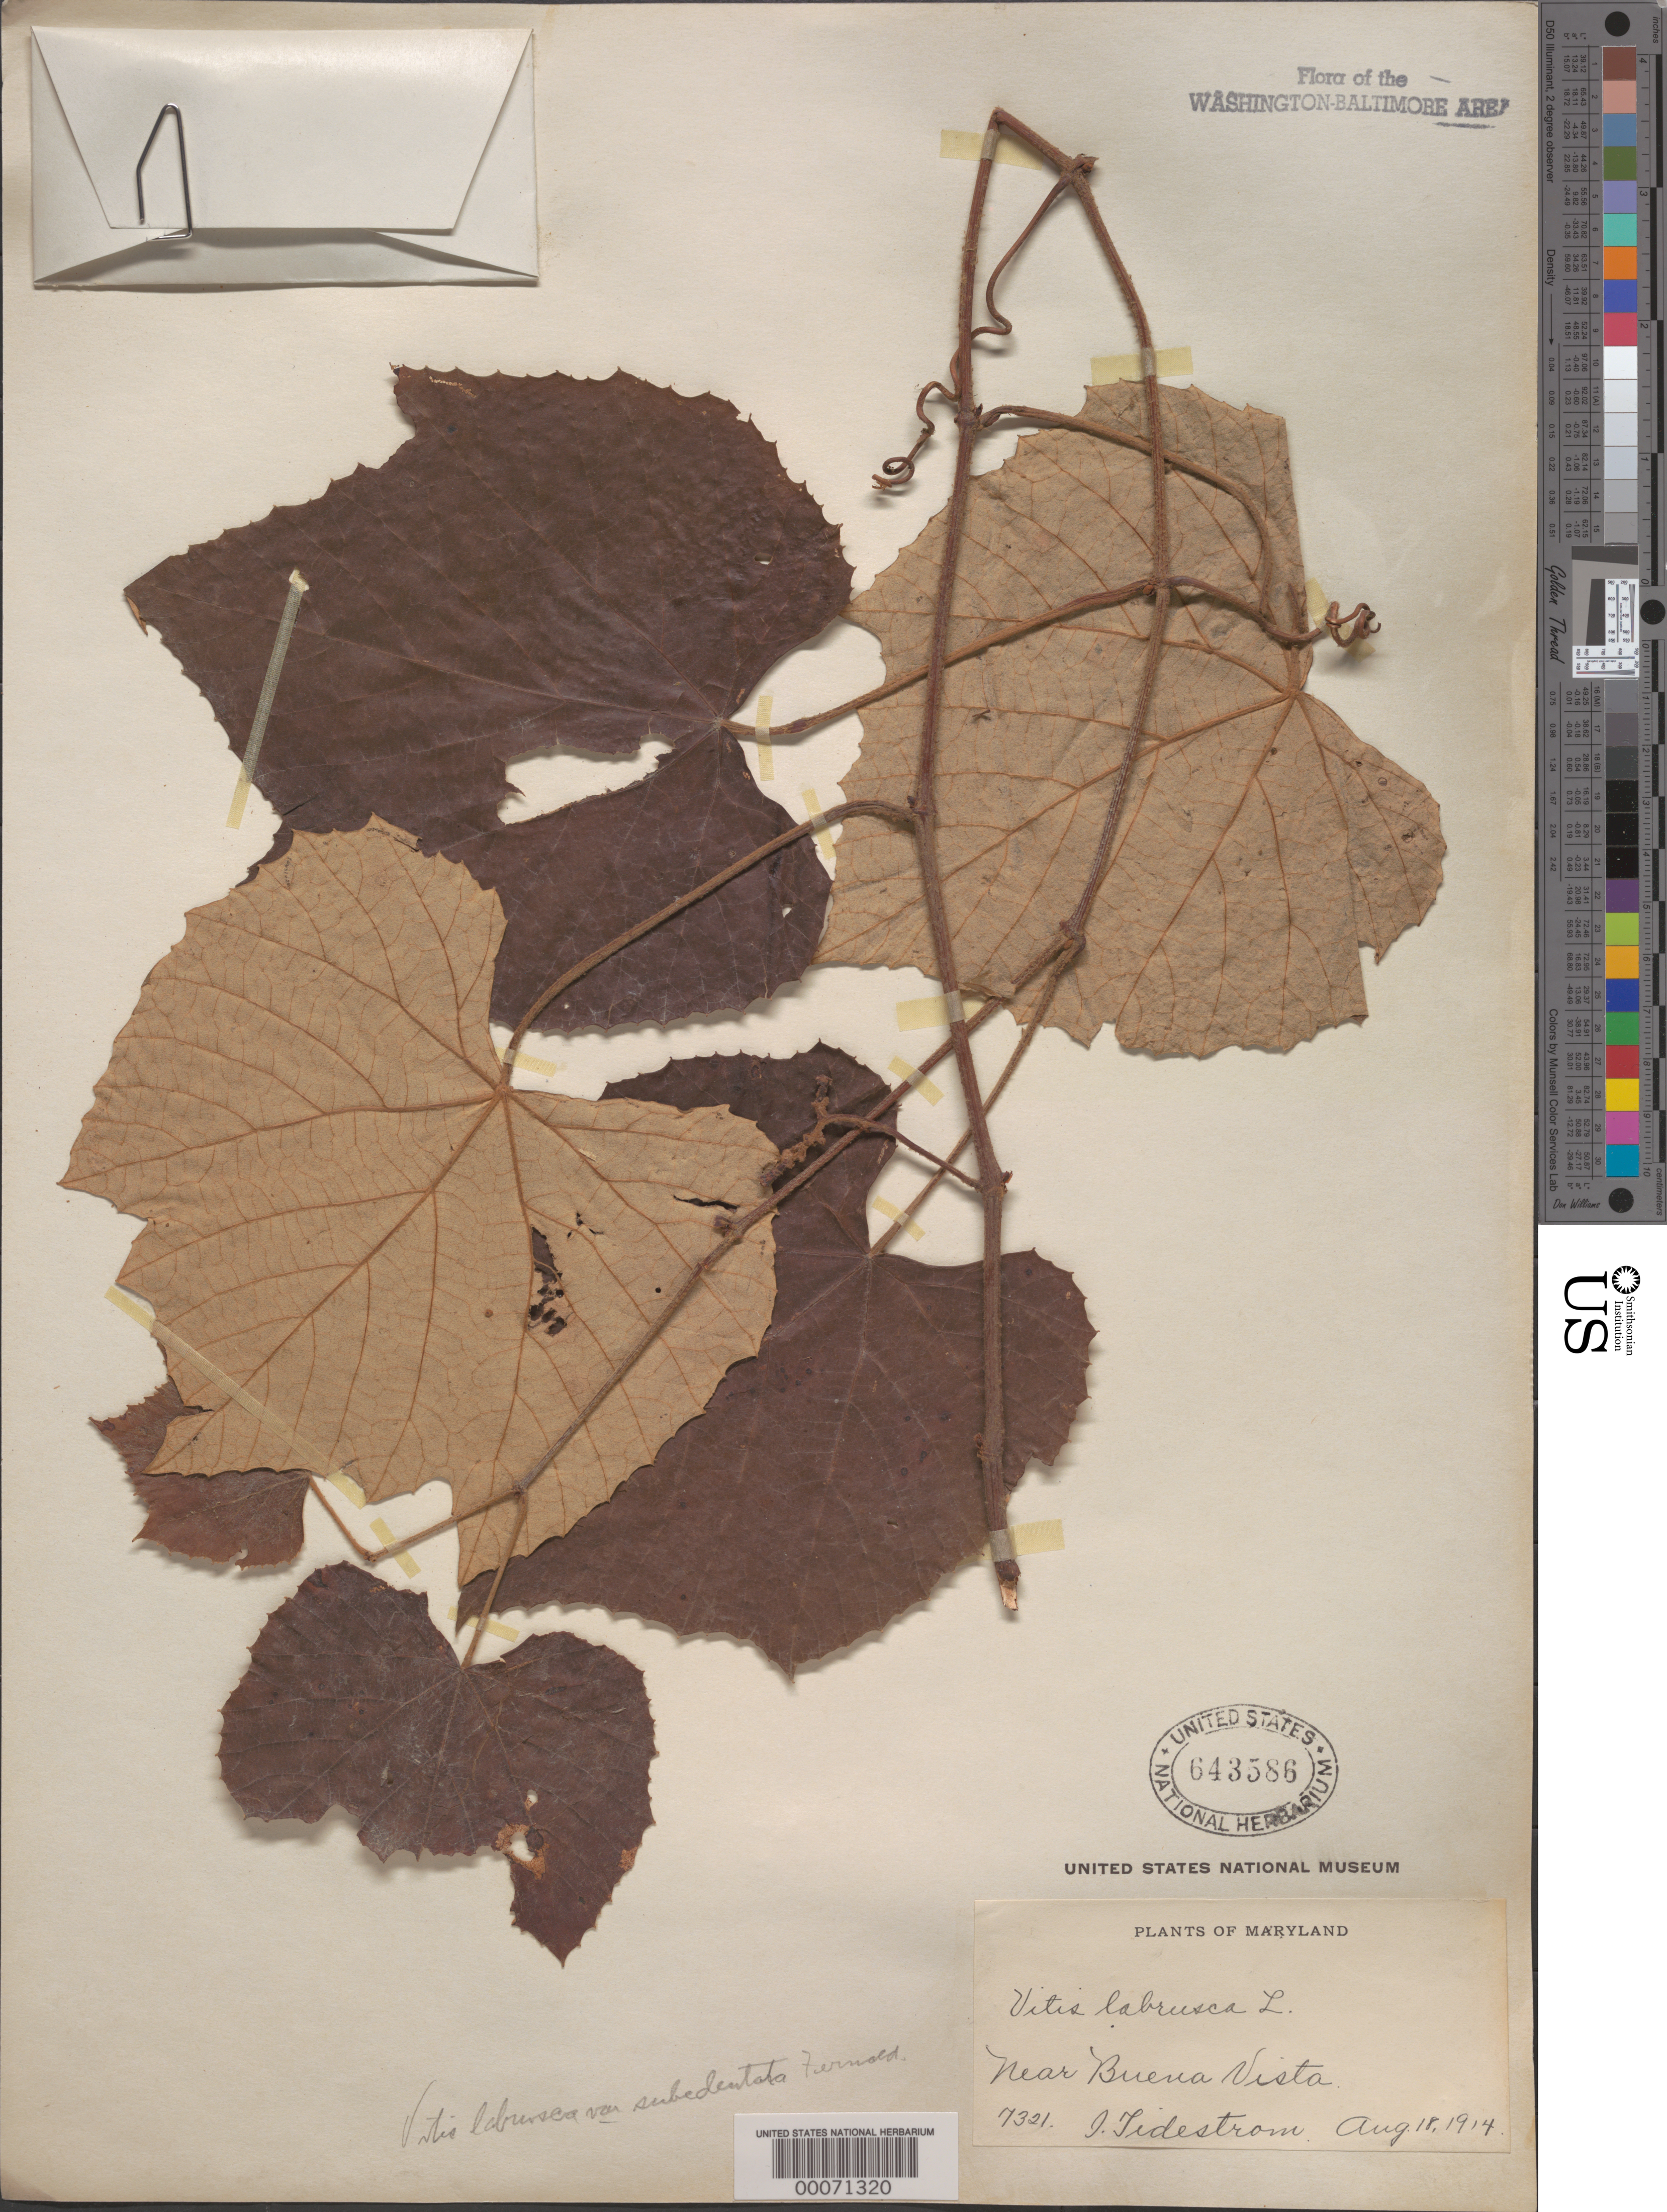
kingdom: Plantae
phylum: Tracheophyta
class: Magnoliopsida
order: Vitales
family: Vitaceae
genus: Vitis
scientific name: Vitis labrusca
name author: L.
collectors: I. F. Tidestrom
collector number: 7321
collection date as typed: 18 Aug 1914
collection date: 1914-08-18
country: United States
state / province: Maryland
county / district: Prince George's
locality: Buena Vista vicinity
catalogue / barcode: US 643586